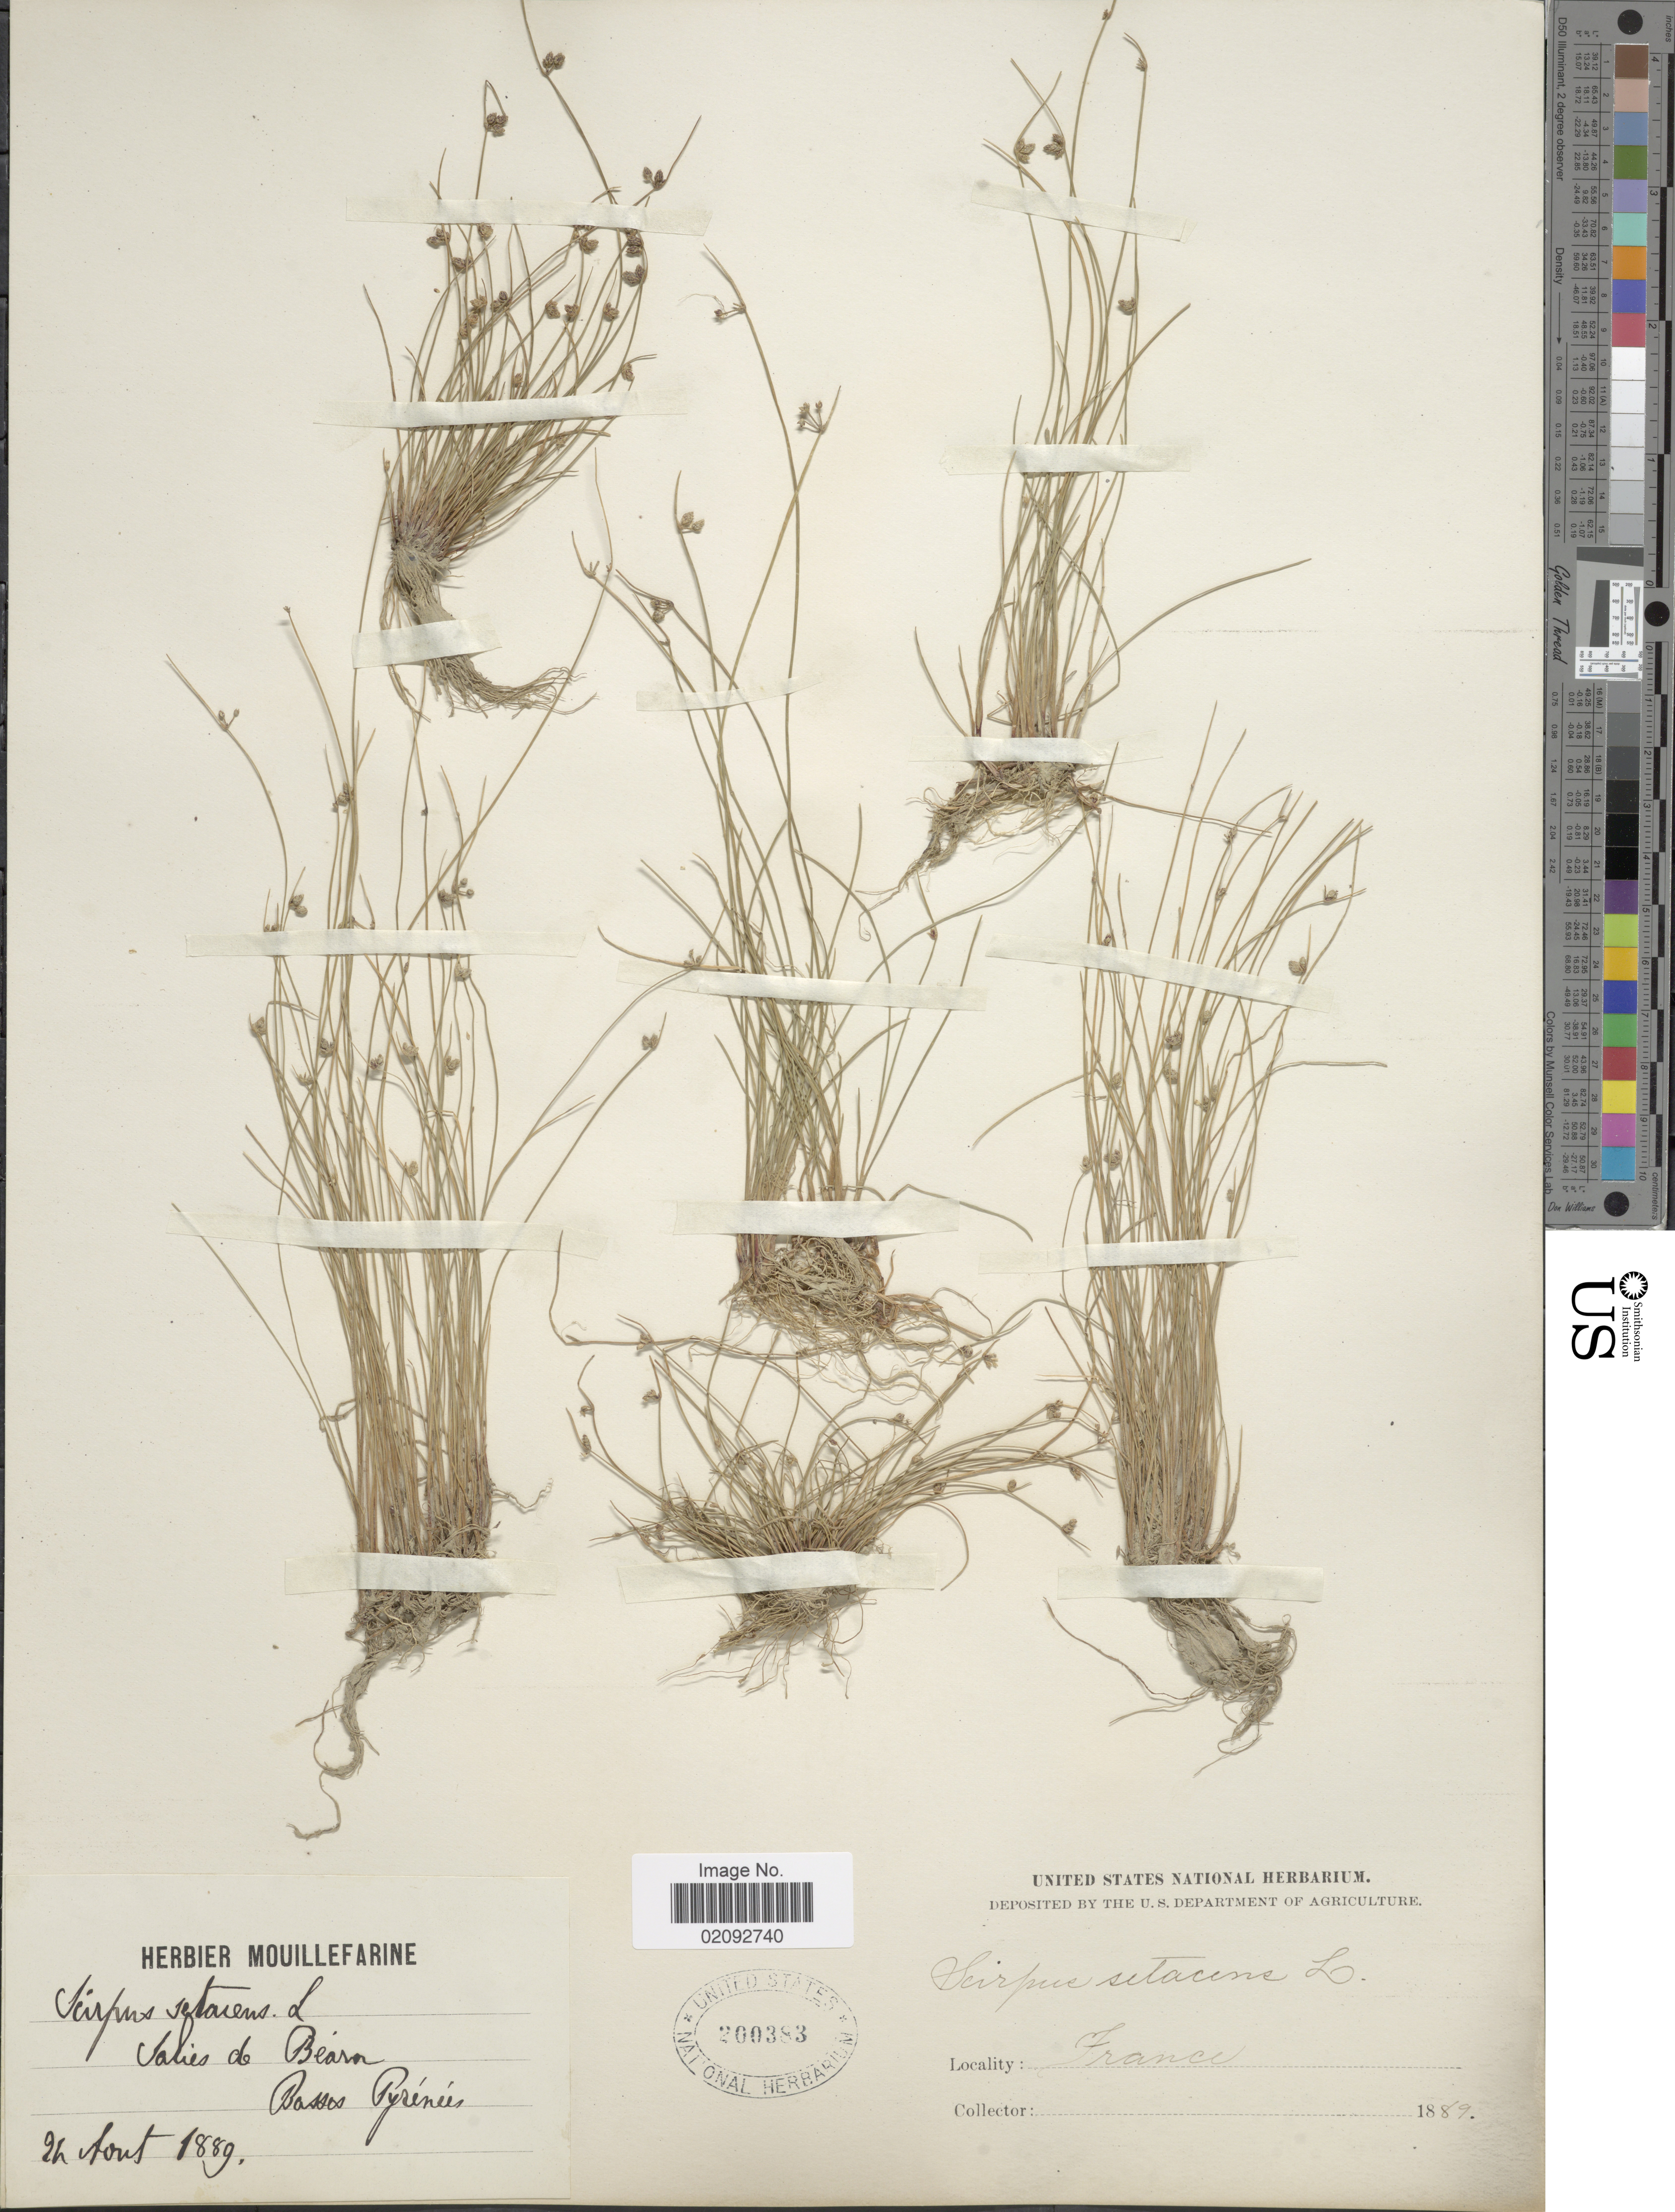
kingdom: Plantae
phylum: Tracheophyta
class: Liliopsida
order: Poales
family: Cyperaceae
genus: Isolepis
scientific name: Isolepis setacea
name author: (L.) R. Br.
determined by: Strong, Mark T., (BOT), Smithsonian Institution - National Museum of Natural History (UNITED STATES)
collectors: ex herb. Mouillefarine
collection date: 1889-08-28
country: France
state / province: Occitanie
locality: Salies de Bearon, Basse Pyrenees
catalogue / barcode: US 200383